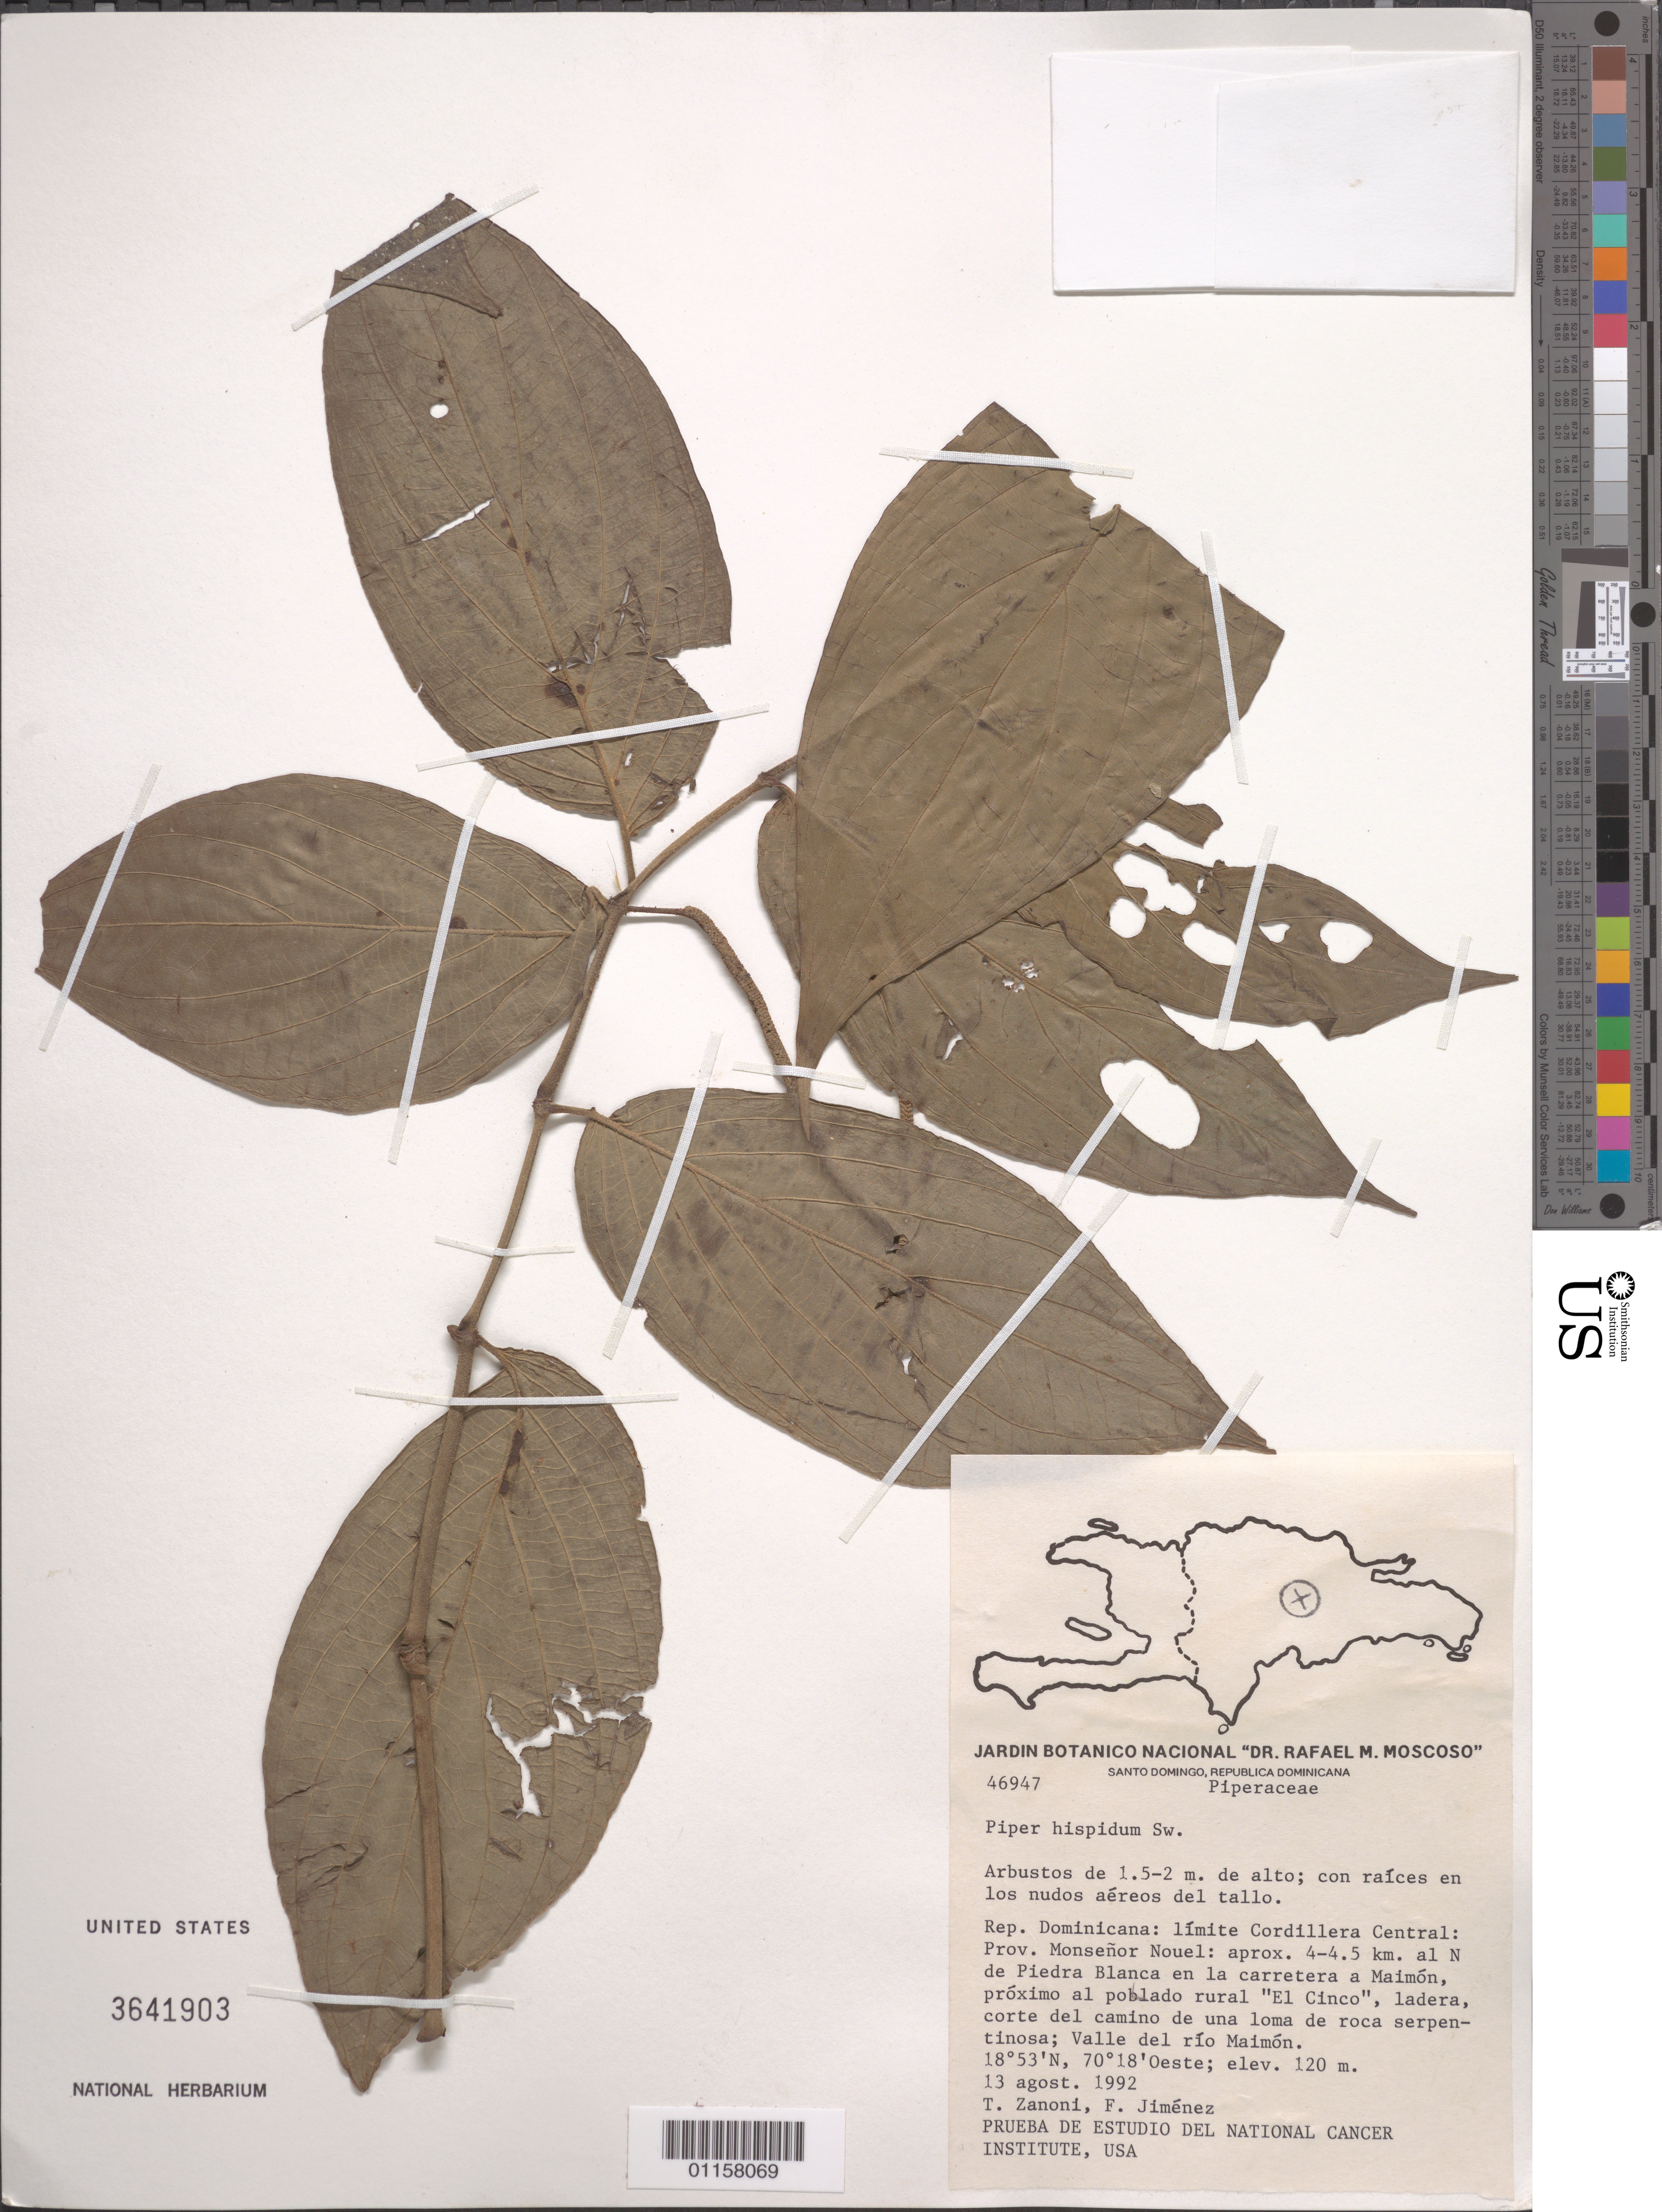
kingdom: Plantae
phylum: Tracheophyta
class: Magnoliopsida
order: Piperales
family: Piperaceae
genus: Piper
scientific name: Piper hispidum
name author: Sw.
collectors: T. A. Zanoni & F. Jiménez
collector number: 46947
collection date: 1992-08-13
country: Dominican Republic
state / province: Monseñor Nouel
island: Hispaniola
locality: Cordillera Central límite; aprox. 4-4.5 km al N de Piedra Blanca en la carretera a Maimón, próximo al poblado rural "El Cinco". Valle del Río Maimón.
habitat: Ladera, corte del camino de una loma de roca serpentinosa.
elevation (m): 120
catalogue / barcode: US 3641903